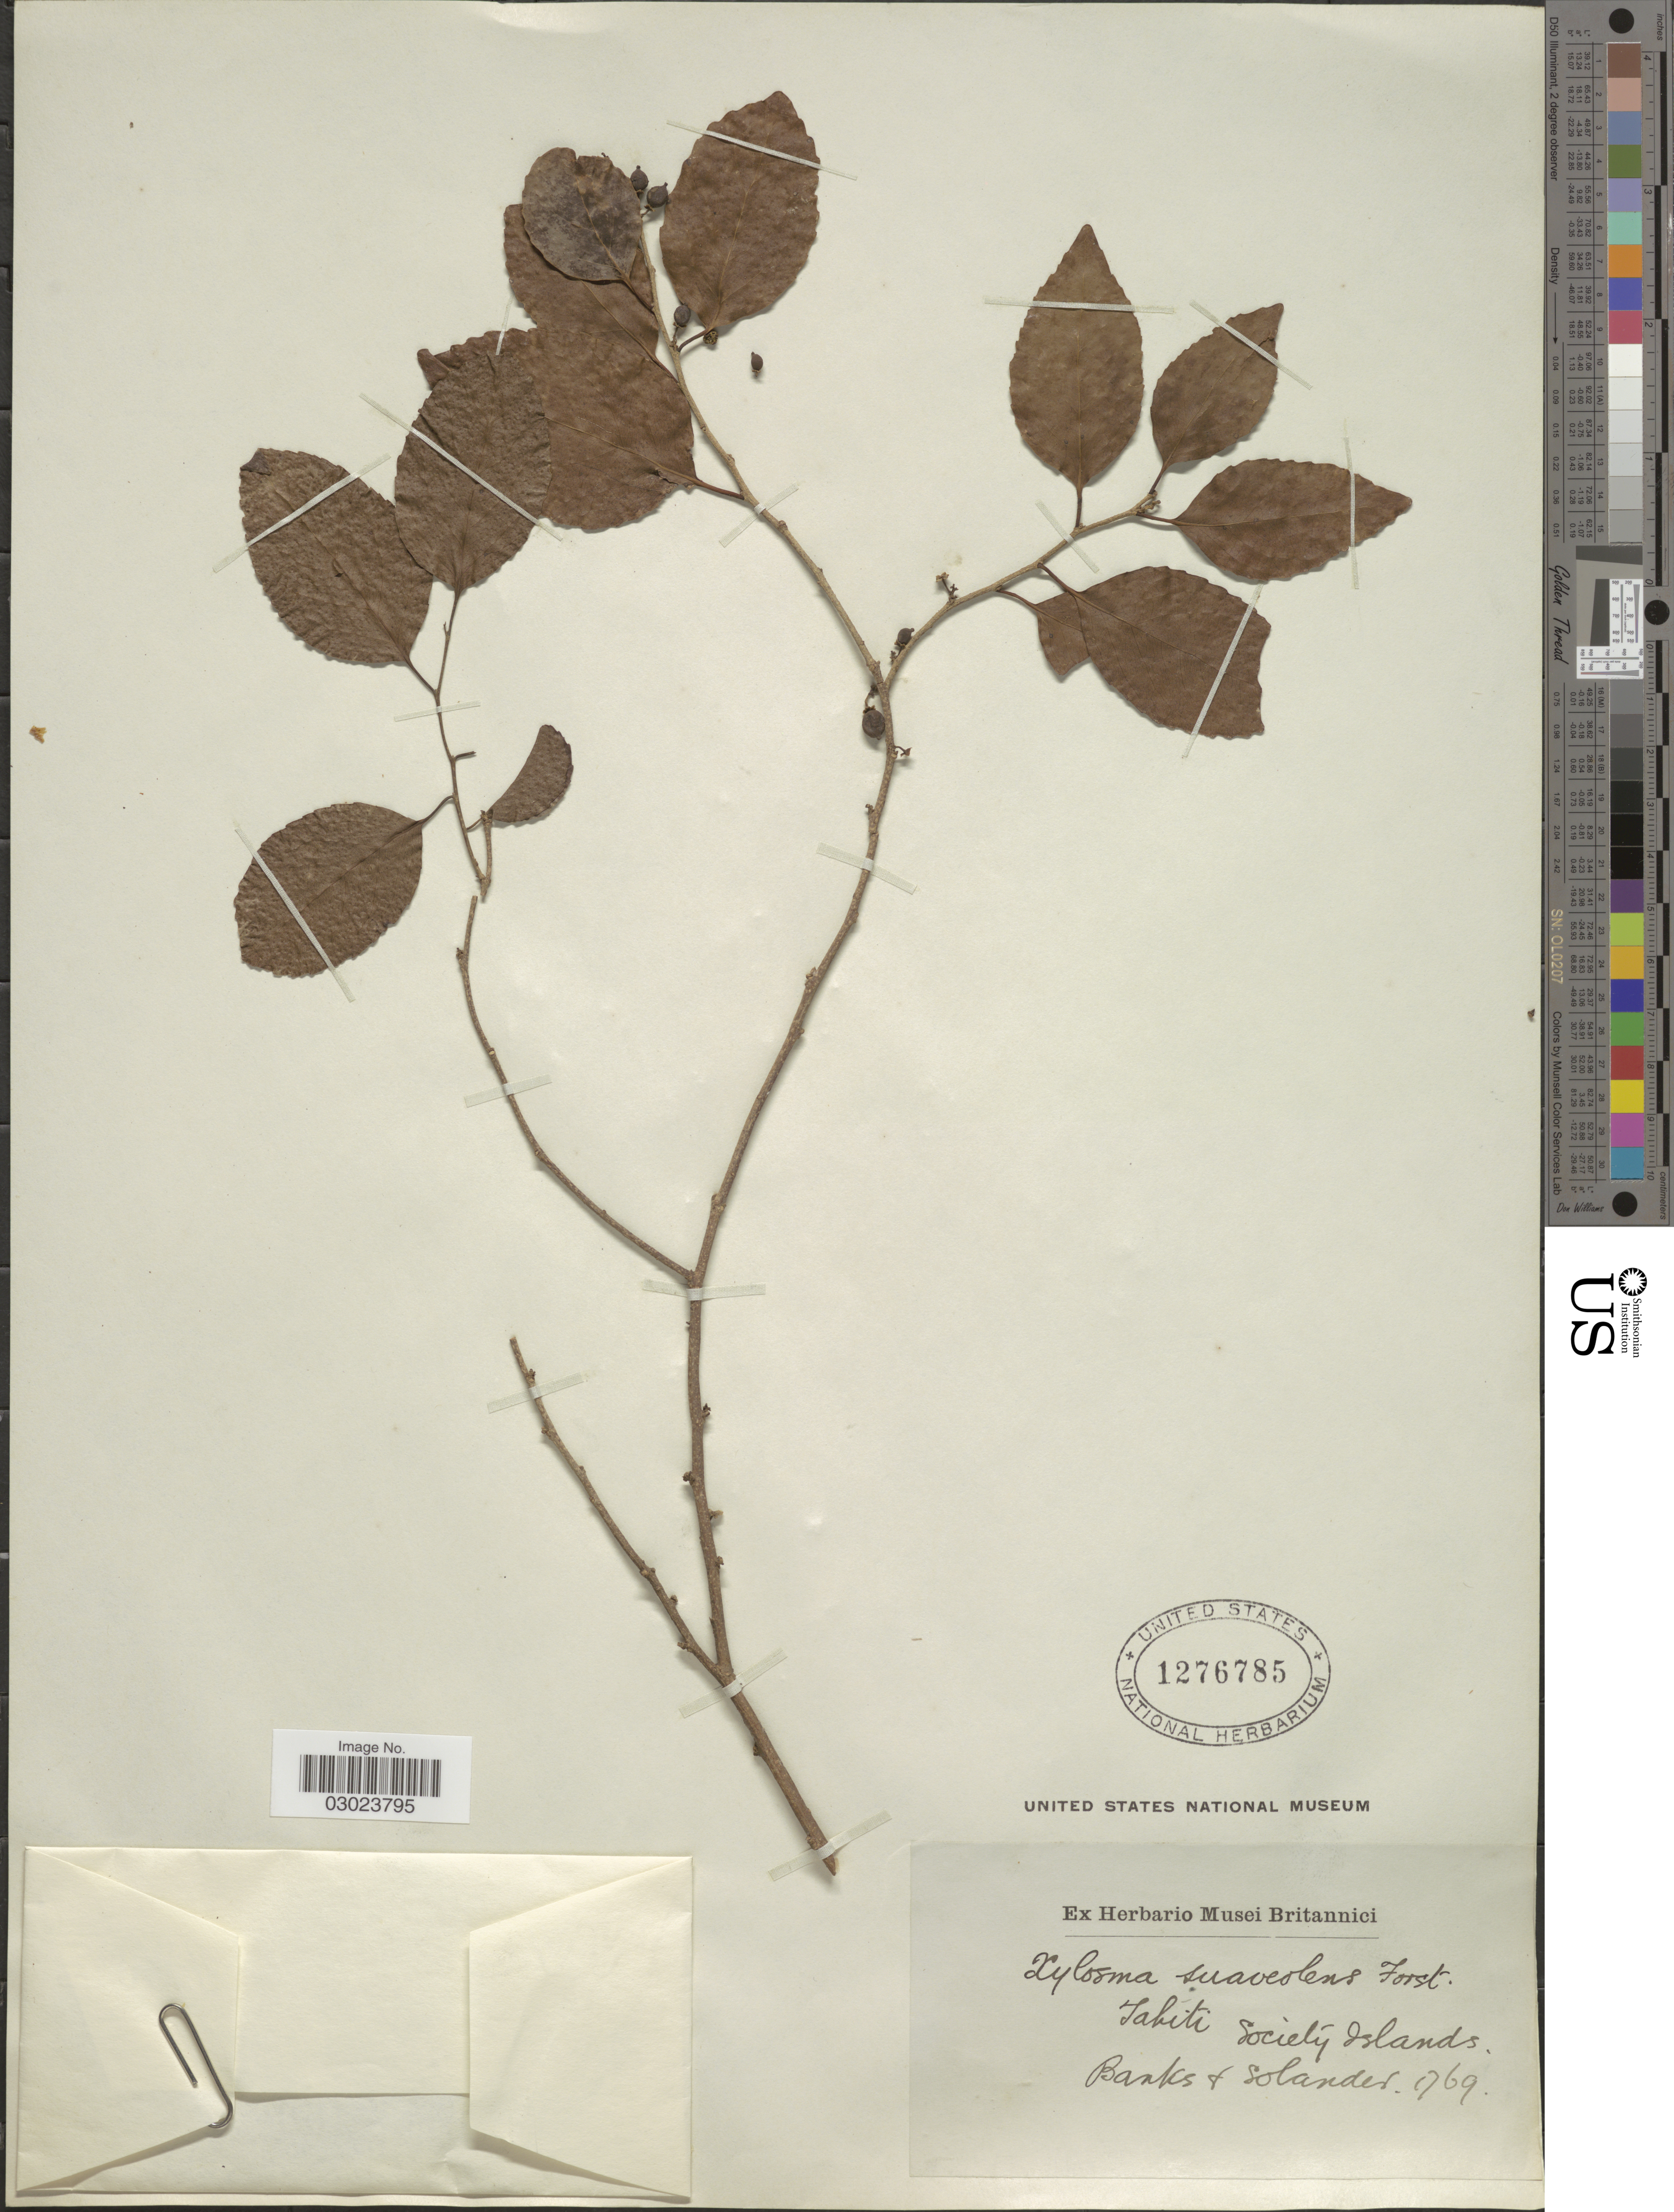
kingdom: Plantae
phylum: Tracheophyta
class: Magnoliopsida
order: Malpighiales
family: Salicaceae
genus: Xylosma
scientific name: Xylosma suaveolens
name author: G. Forst.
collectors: -- Banks & -- Solander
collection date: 1769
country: French Polynesia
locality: Tahiti Society Islands.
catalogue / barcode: US 1276785